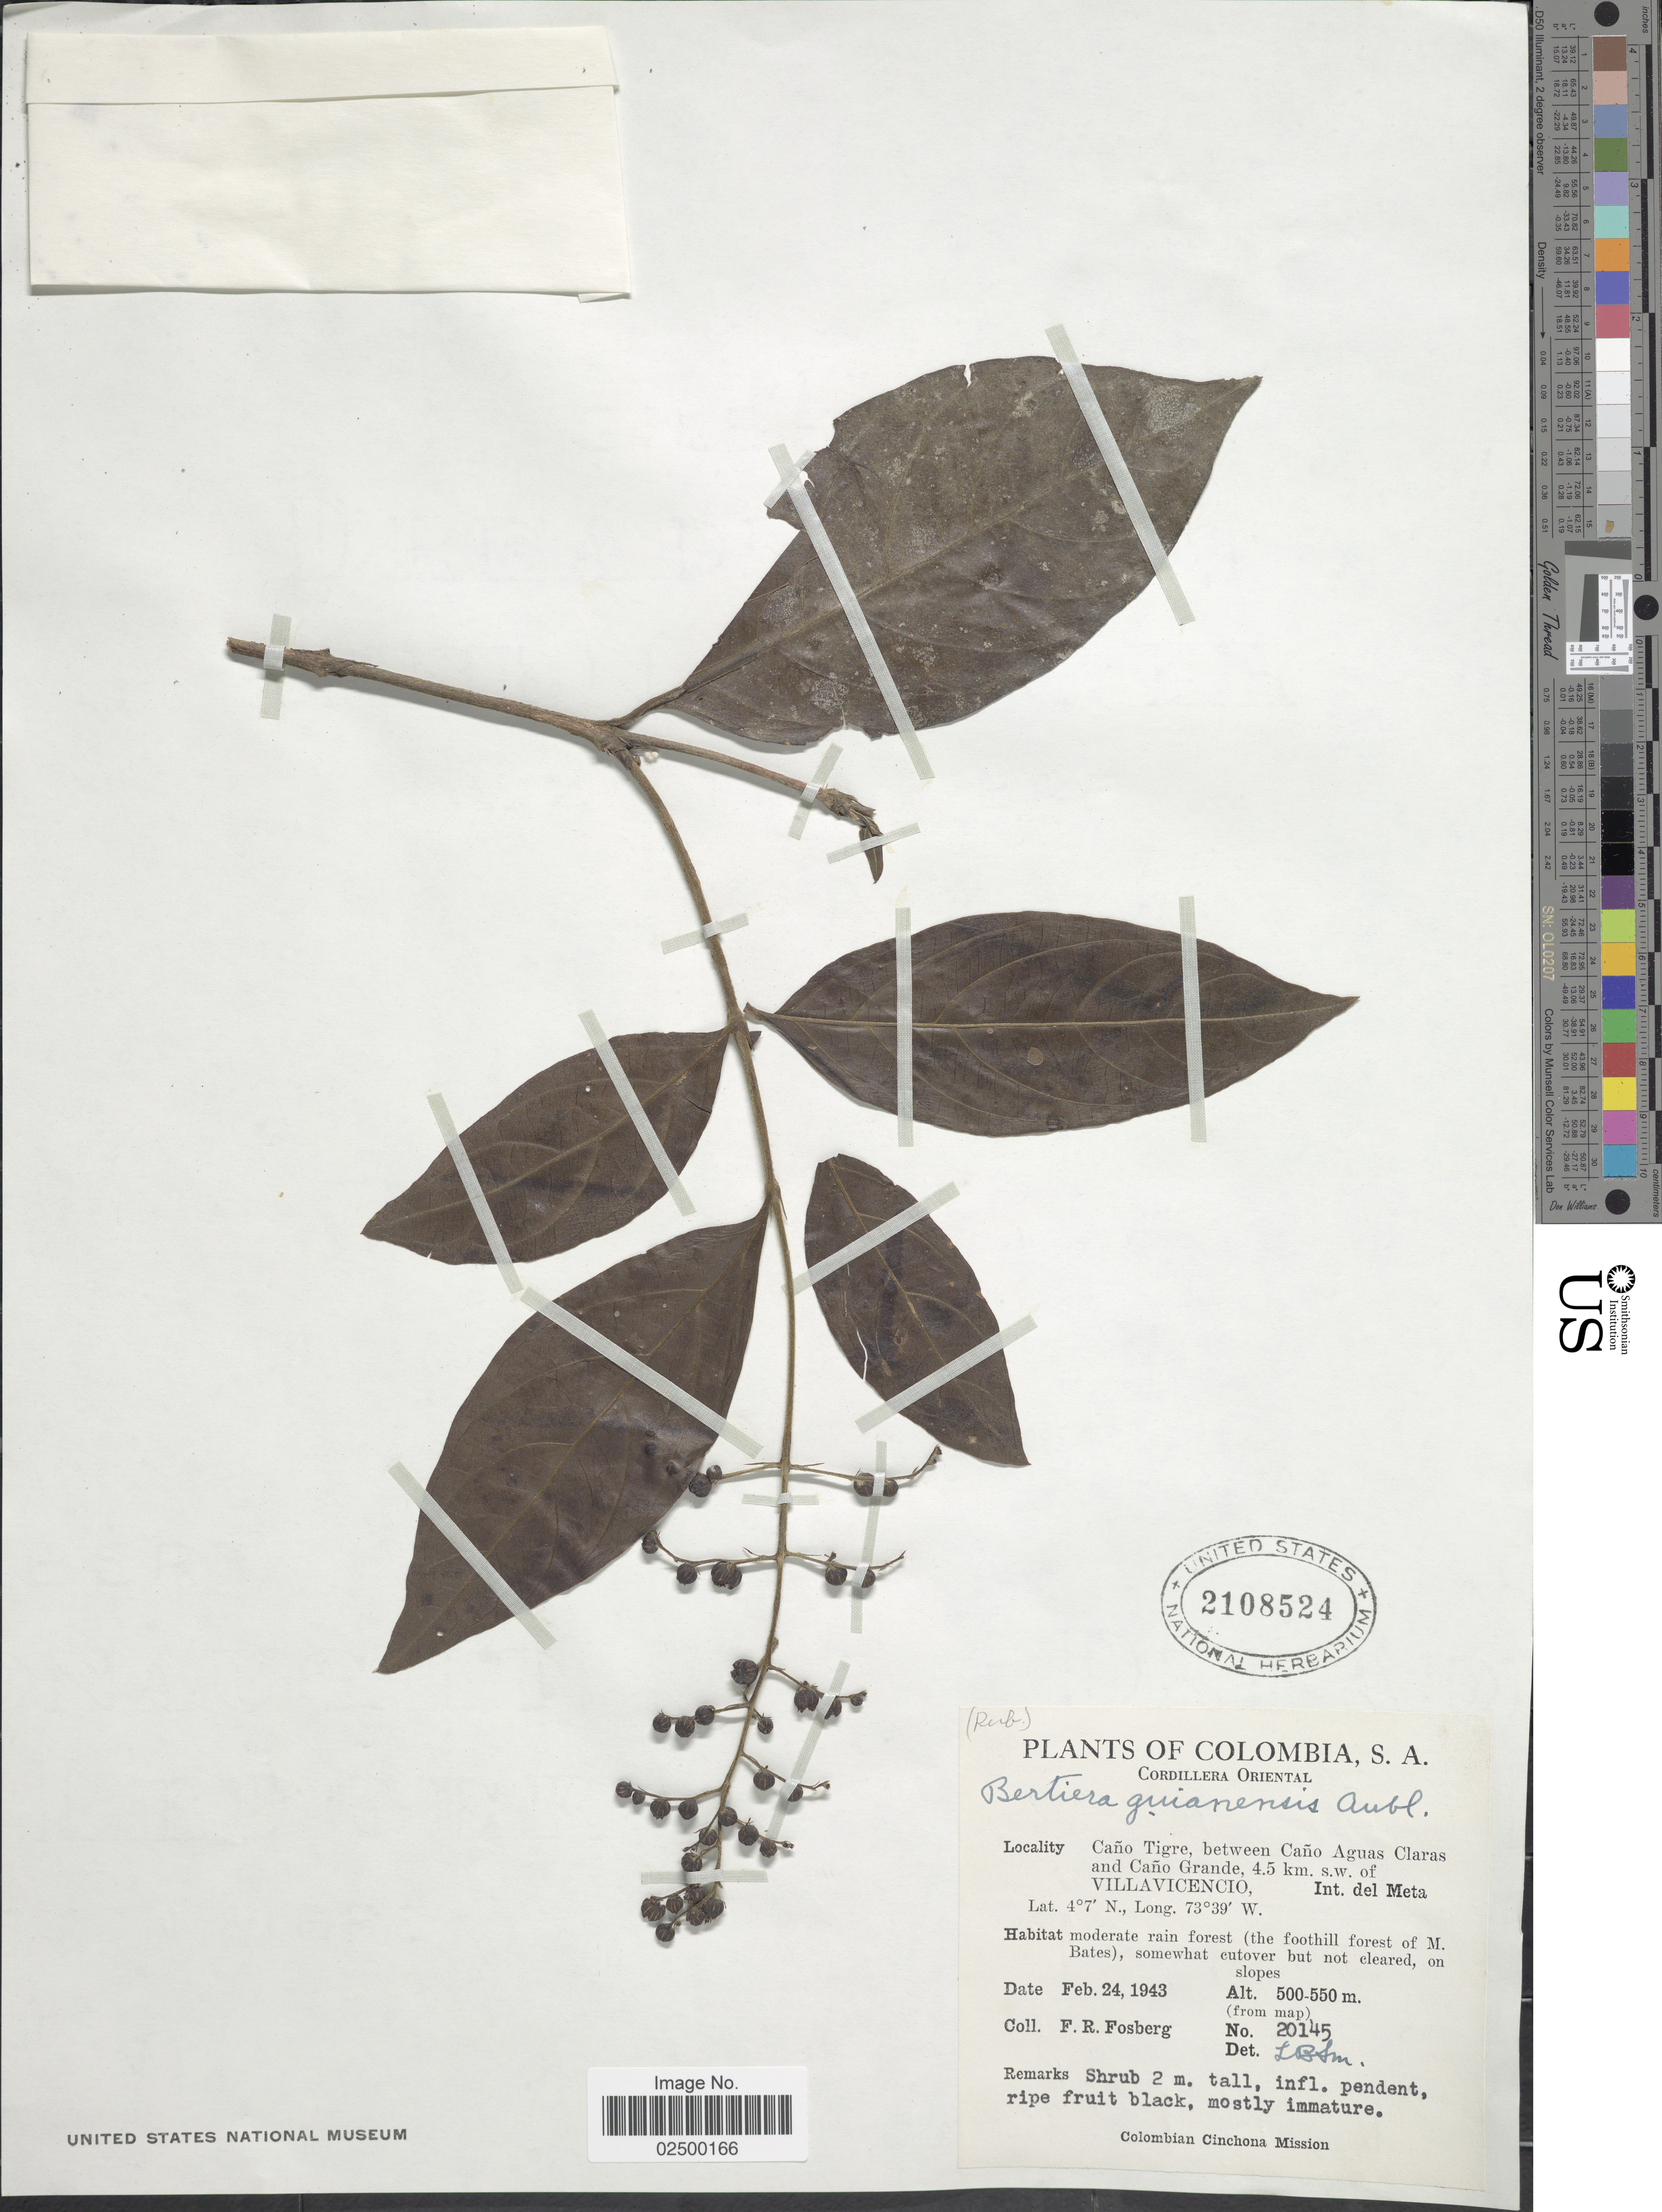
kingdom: Plantae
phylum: Tracheophyta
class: Magnoliopsida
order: Gentianales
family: Rubiaceae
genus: Bertiera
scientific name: Bertiera guianensis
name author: Aubl.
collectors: F. R. Fosberg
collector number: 20145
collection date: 1943-02-24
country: Colombia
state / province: Meta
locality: Cordillera Oriental, Cano Tigre, between Cano Arguas Claras and Cano Grande, 4.5 km. s.w. of Villavicencio, Int. del Meta, moderate rain forest (the foothill forest of M. Bates)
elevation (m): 500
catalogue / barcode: US 2108524